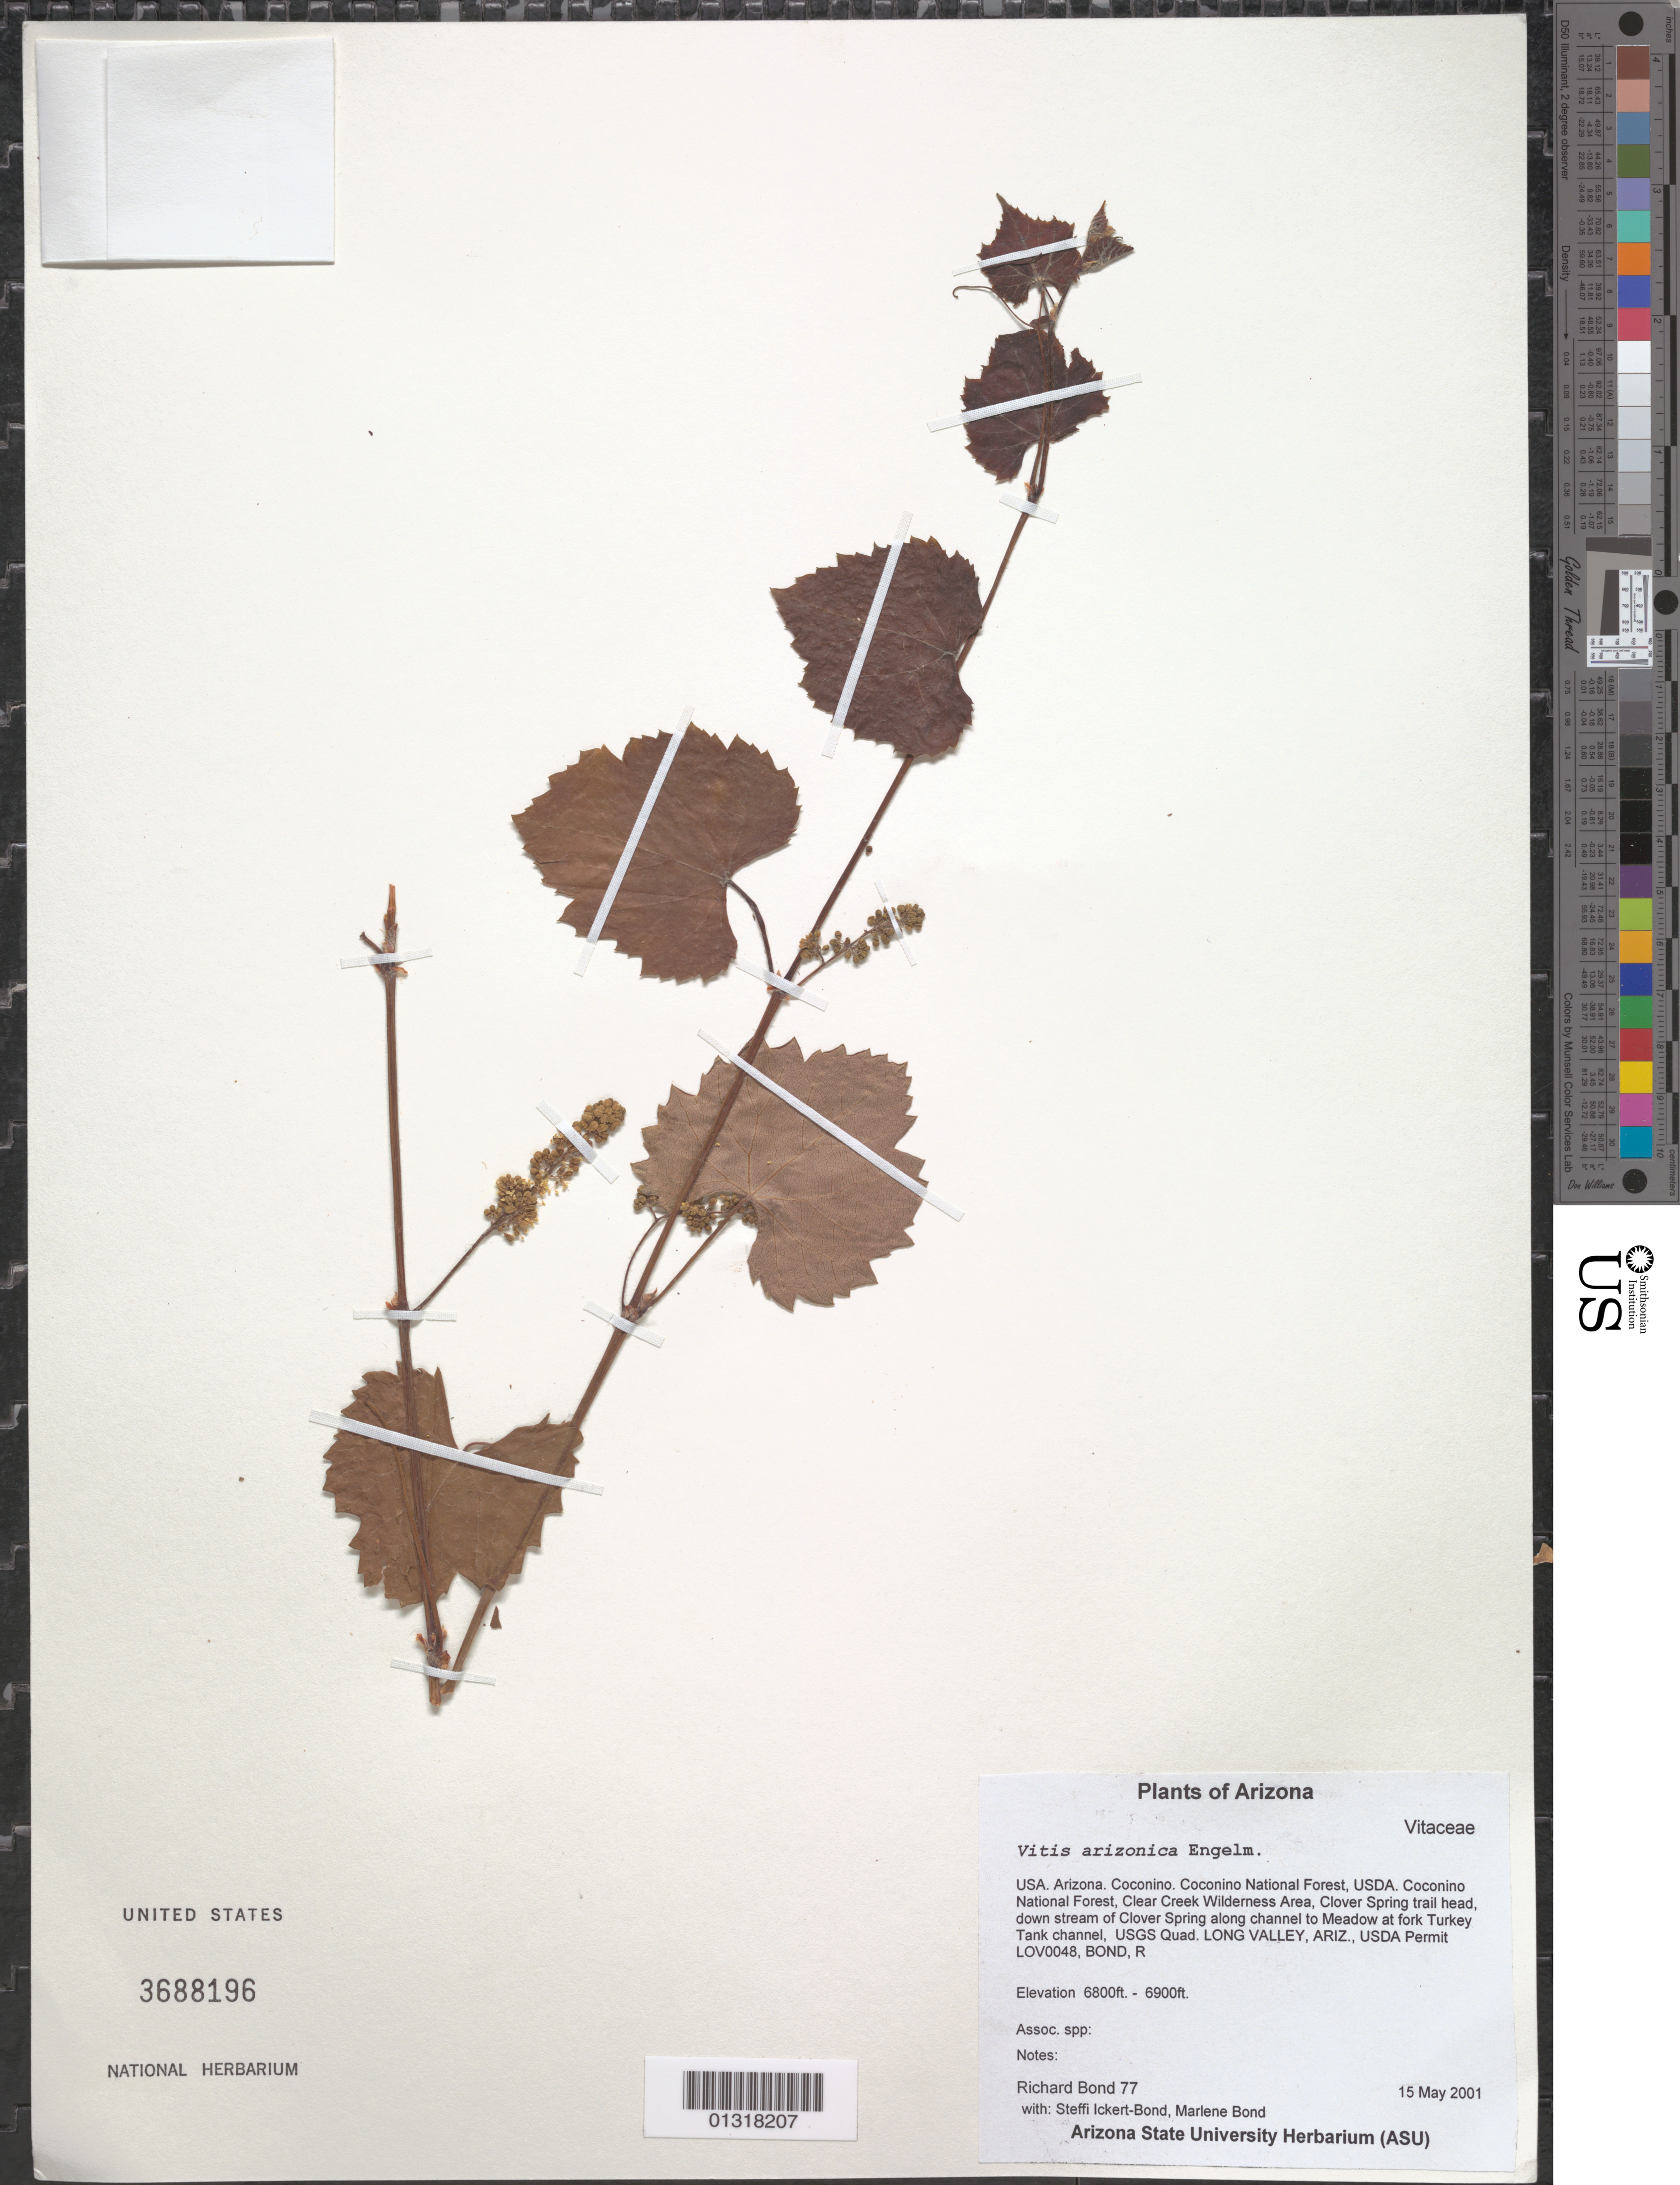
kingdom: Plantae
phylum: Tracheophyta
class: Magnoliopsida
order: Vitales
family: Vitaceae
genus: Vitis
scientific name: Vitis arizonica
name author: Engelm.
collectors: R. Bond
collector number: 77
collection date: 2001-05-15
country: United States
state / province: Arizona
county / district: Coconino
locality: Coconino National Forest, Clear Creek Wilderness Area, Clover Spring trail head, down stream along channel to Meadow at fork Turkey Tank channal.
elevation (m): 2073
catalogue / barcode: US 3688196